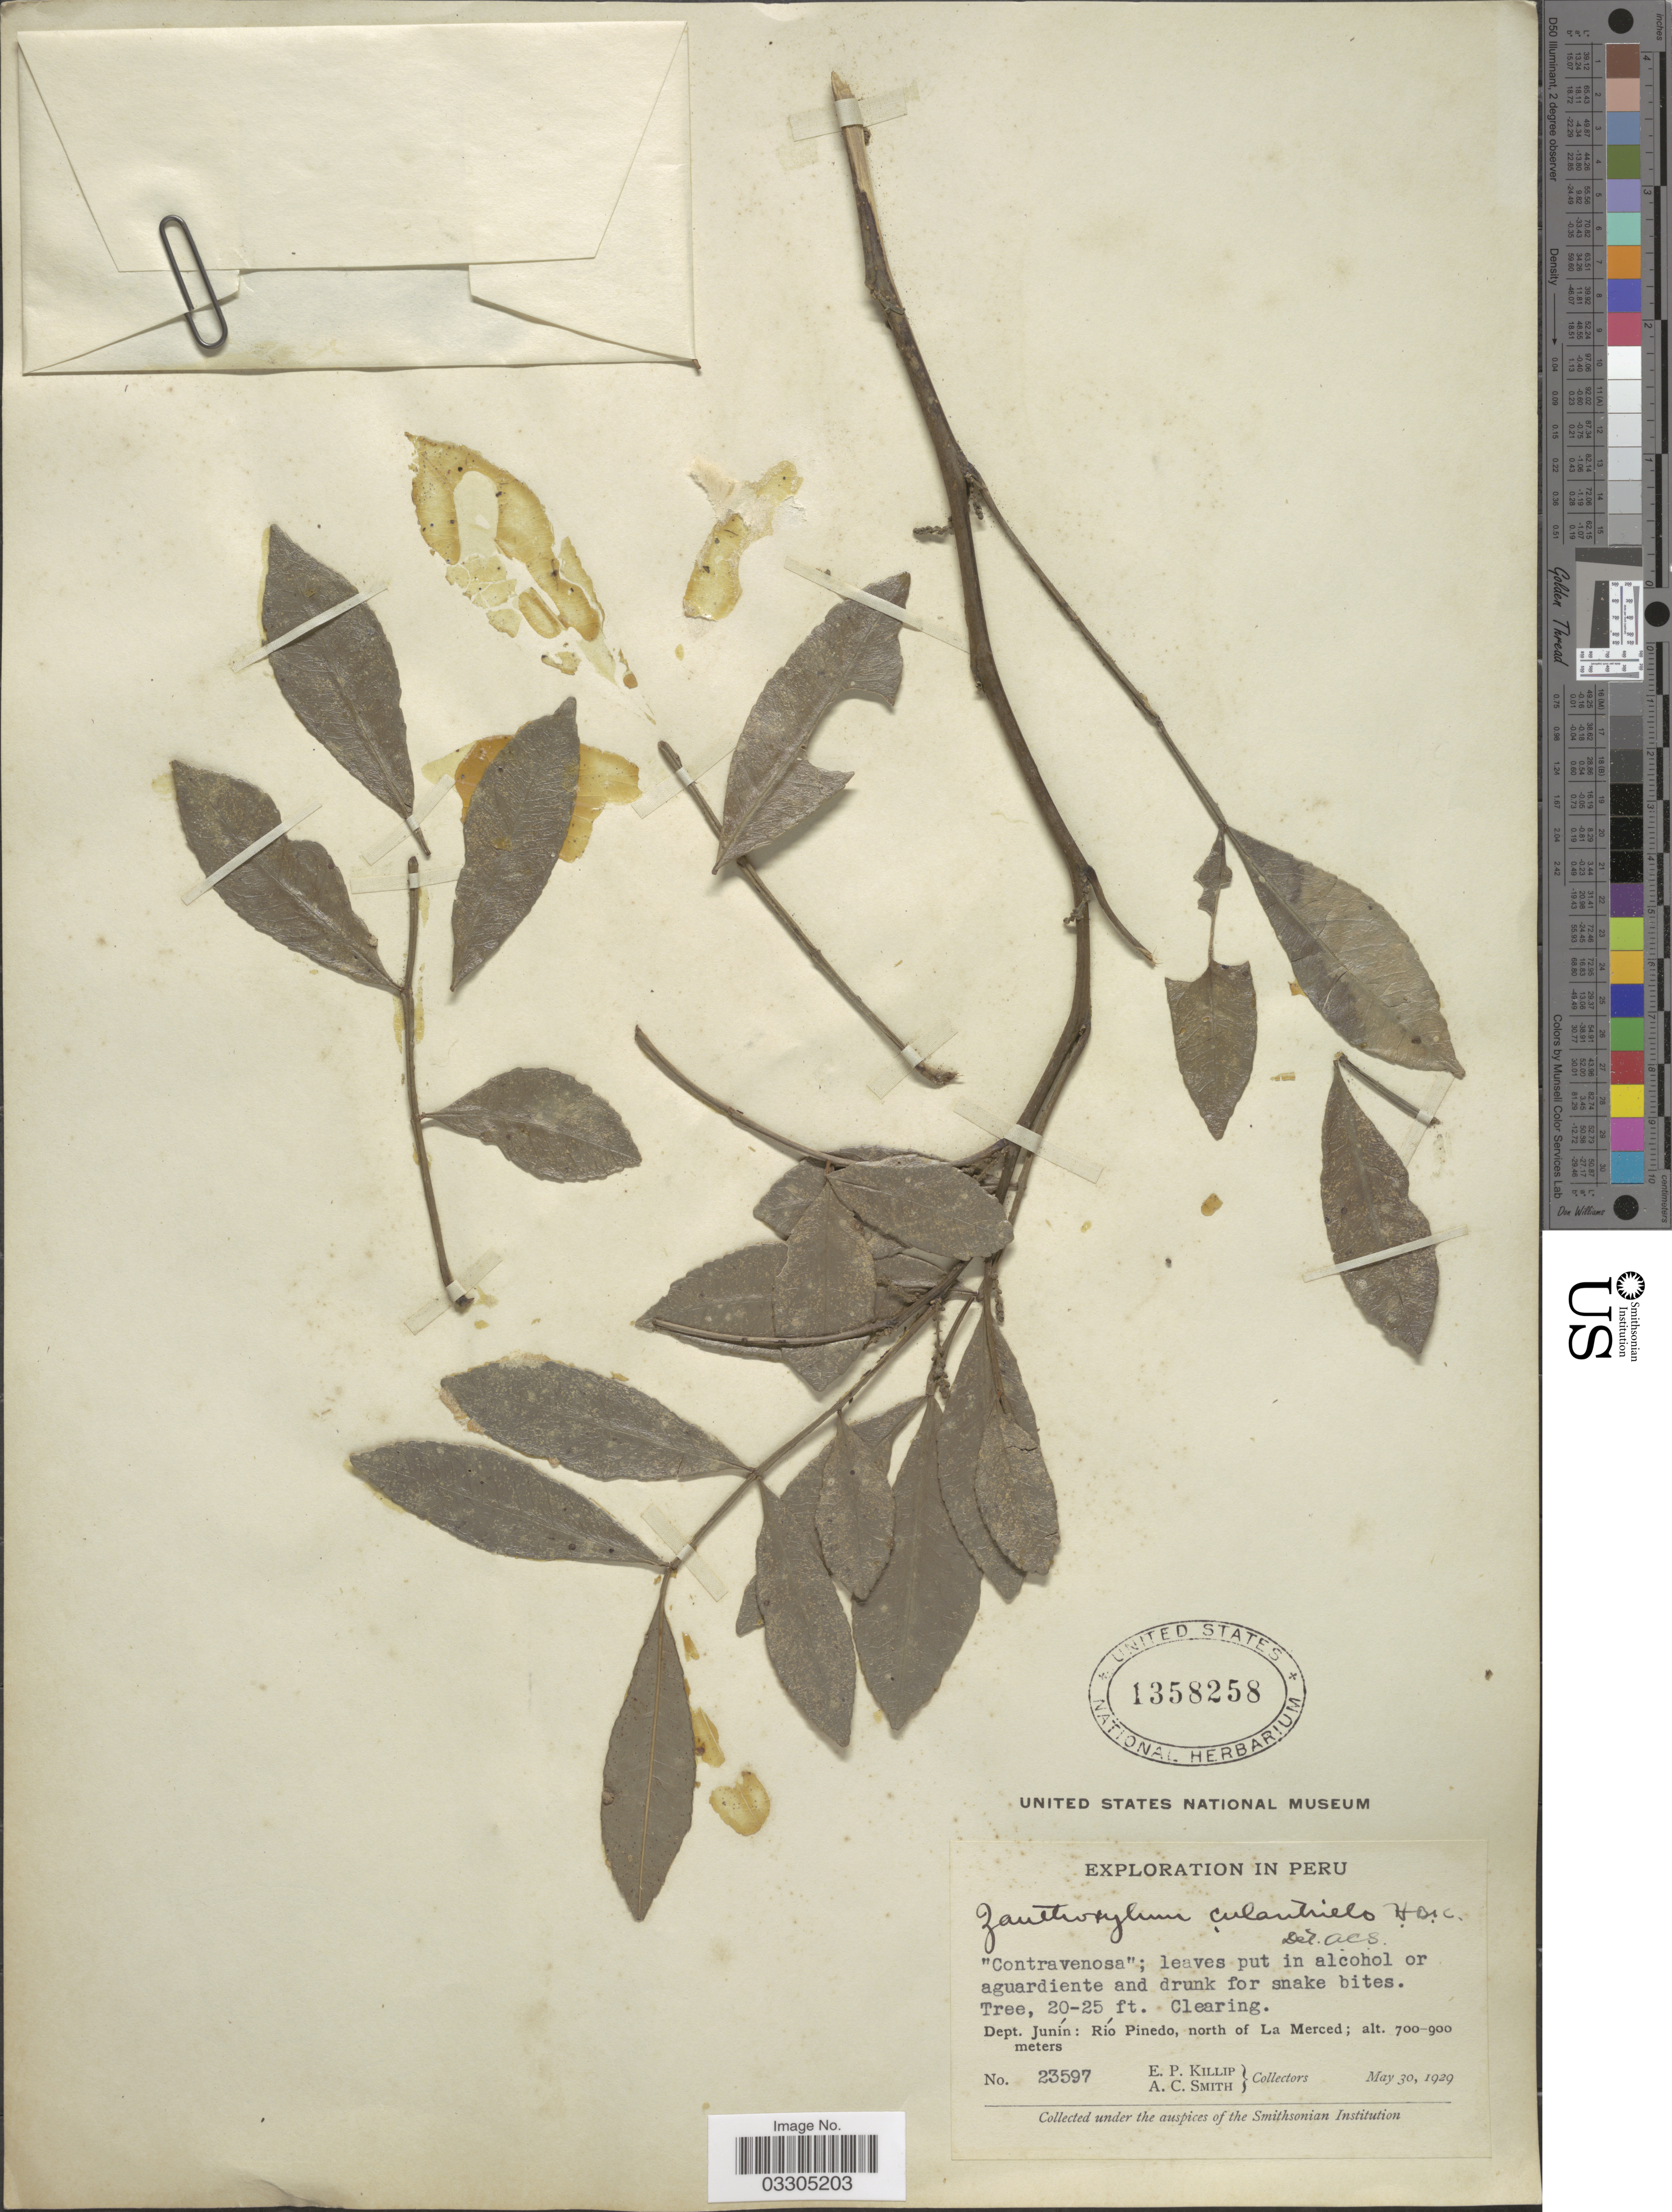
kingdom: Plantae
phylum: Tracheophyta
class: Magnoliopsida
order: Sapindales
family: Rutaceae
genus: Zanthoxylum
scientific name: Zanthoxylum culantrillo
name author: Kunth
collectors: E. P. Killip & A. C. Smith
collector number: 23597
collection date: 1929-05-30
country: Peru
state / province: Junín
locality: Dept. Junín: Río Pinedo, north of La Merced.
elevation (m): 700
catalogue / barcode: US 1358258